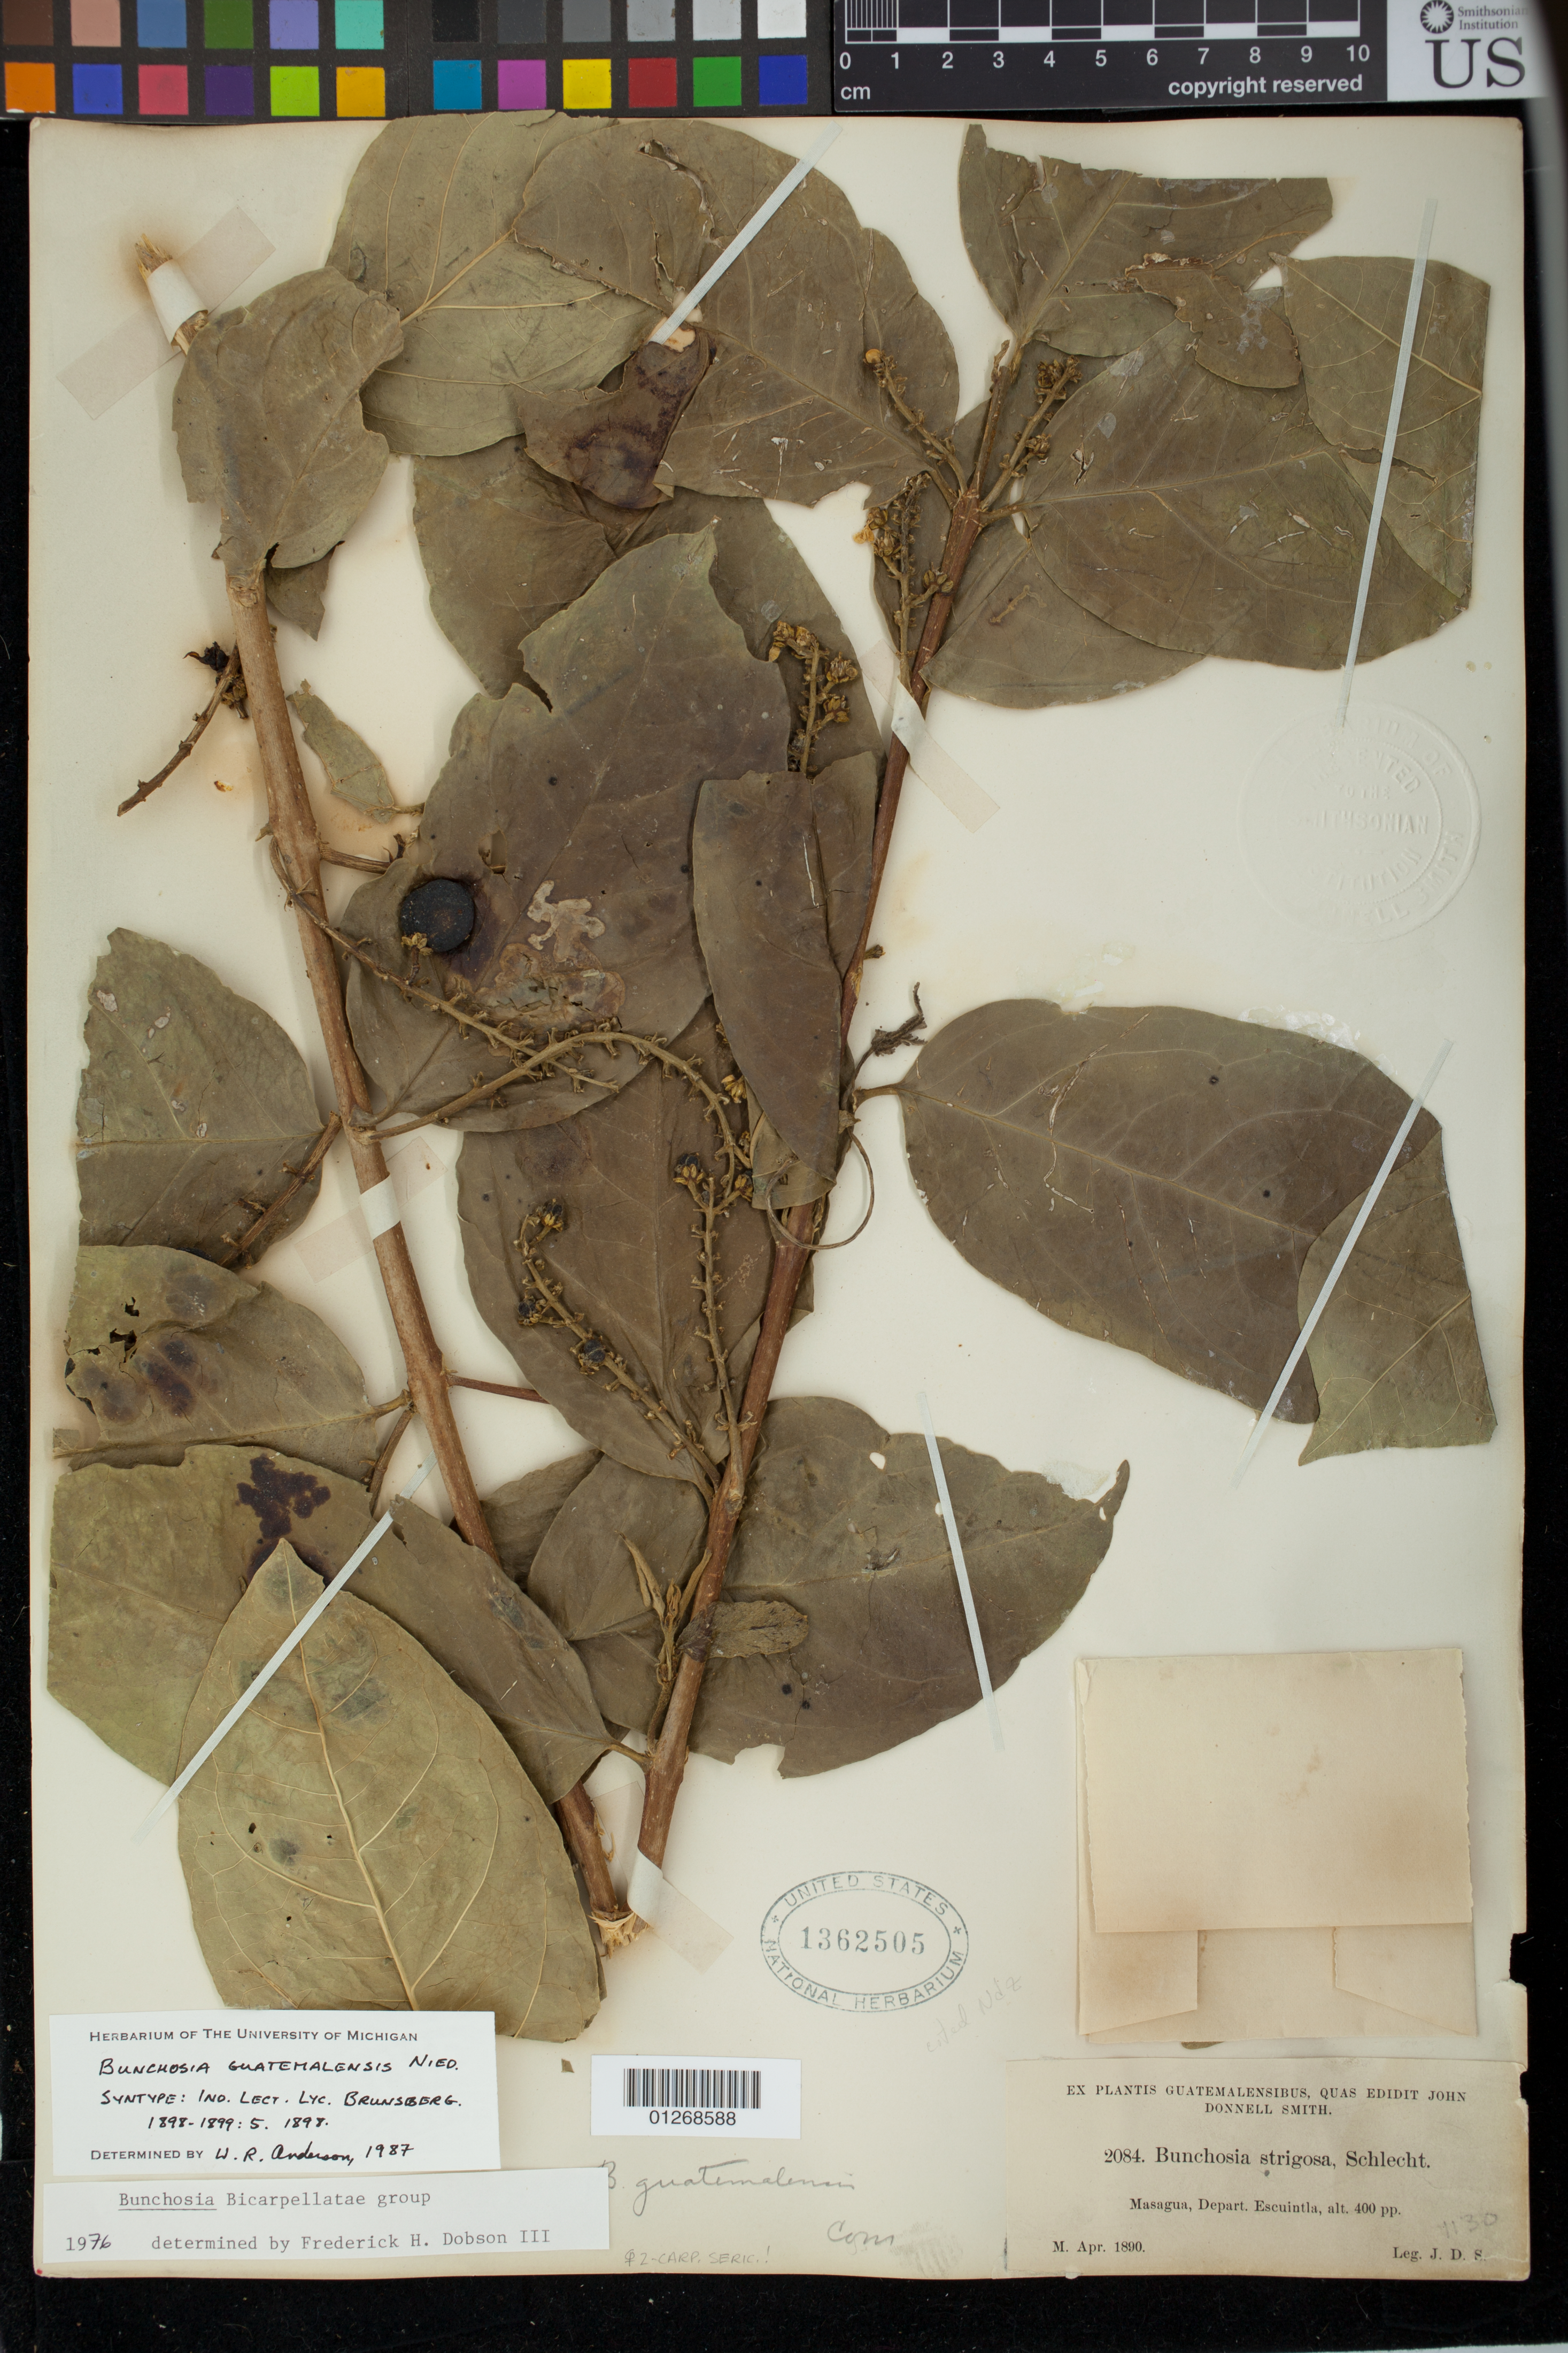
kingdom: Plantae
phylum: Tracheophyta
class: Magnoliopsida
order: Malpighiales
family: Malpighiaceae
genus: Bunchosia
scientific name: Bunchosia guatemalensis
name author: Nied.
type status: Syntype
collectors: J. Donnell Smith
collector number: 2084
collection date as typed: Apr 1890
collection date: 1890-04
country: Guatemala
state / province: Escuintla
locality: Masagua, Dept. Escuintla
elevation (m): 122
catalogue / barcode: US 1362505